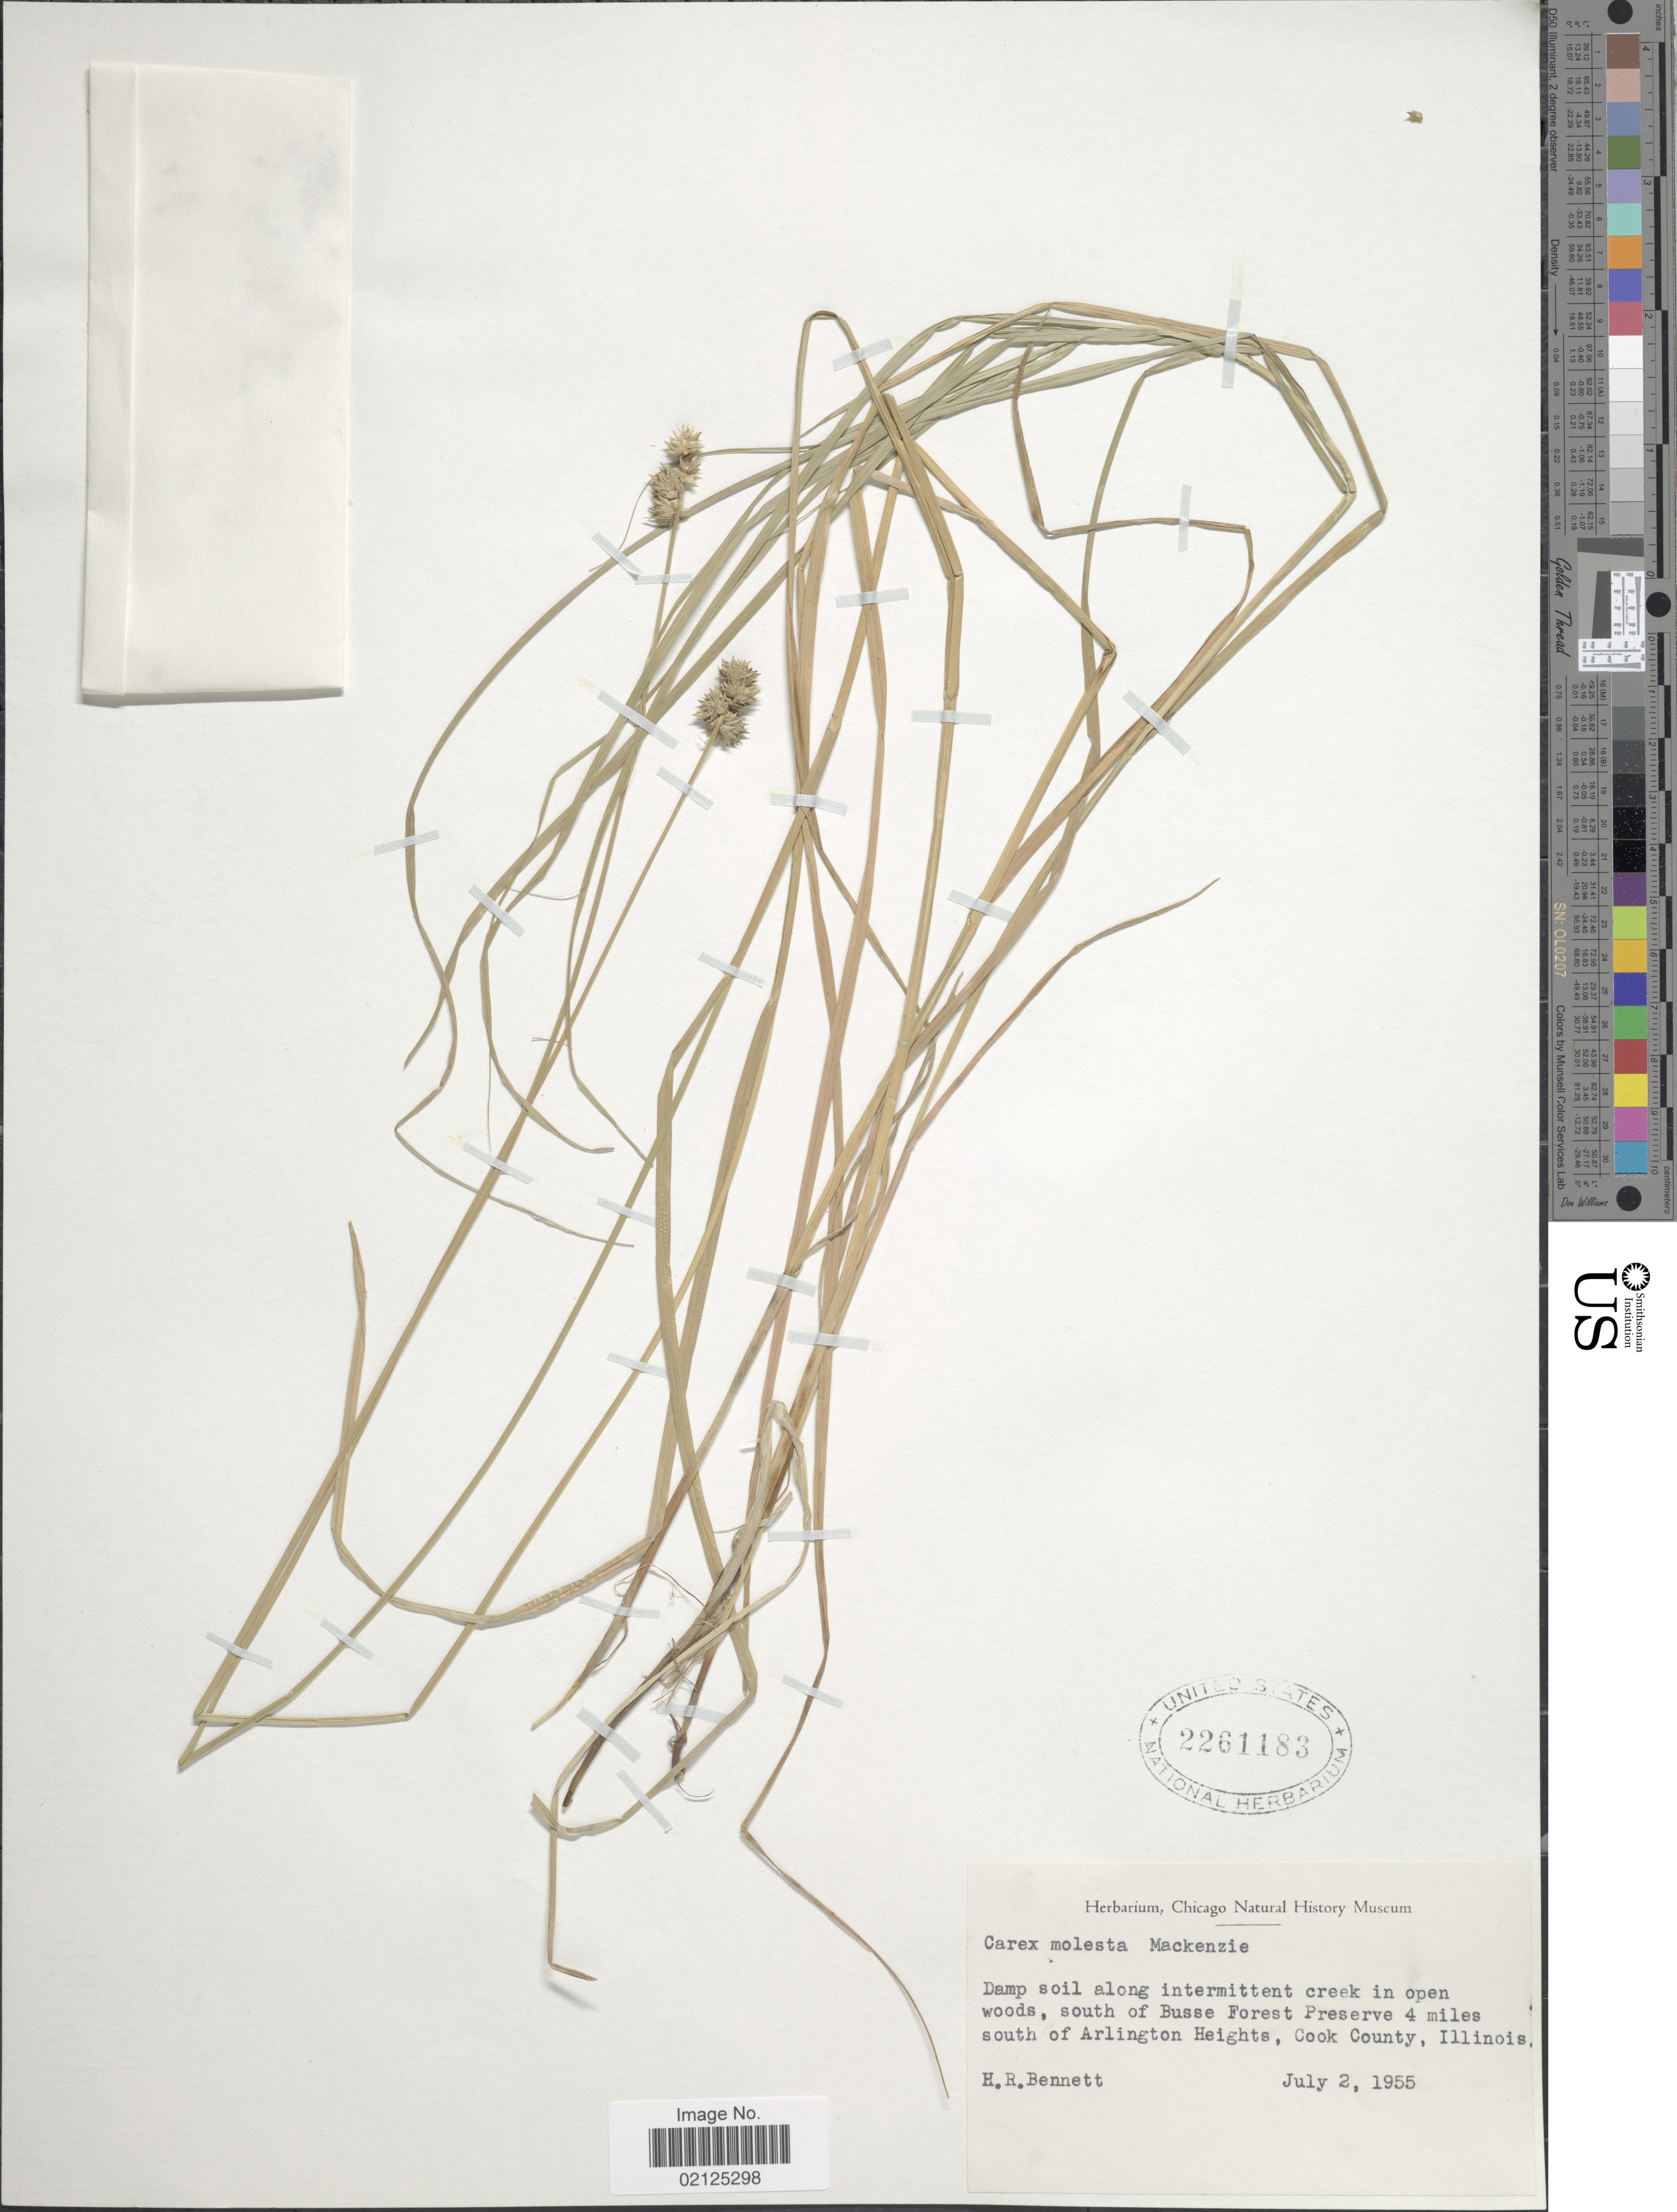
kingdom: Plantae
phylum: Tracheophyta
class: Liliopsida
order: Poales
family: Cyperaceae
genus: Carex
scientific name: Carex molesta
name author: Mack.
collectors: H. R. Bennett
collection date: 1955-07-02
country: United States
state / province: Illinois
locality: Damp soil along intermittent creek in open woods, south of Busse Forest Preserve 4 miles south of Arlington Heights, Cook County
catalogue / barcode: US 2261183